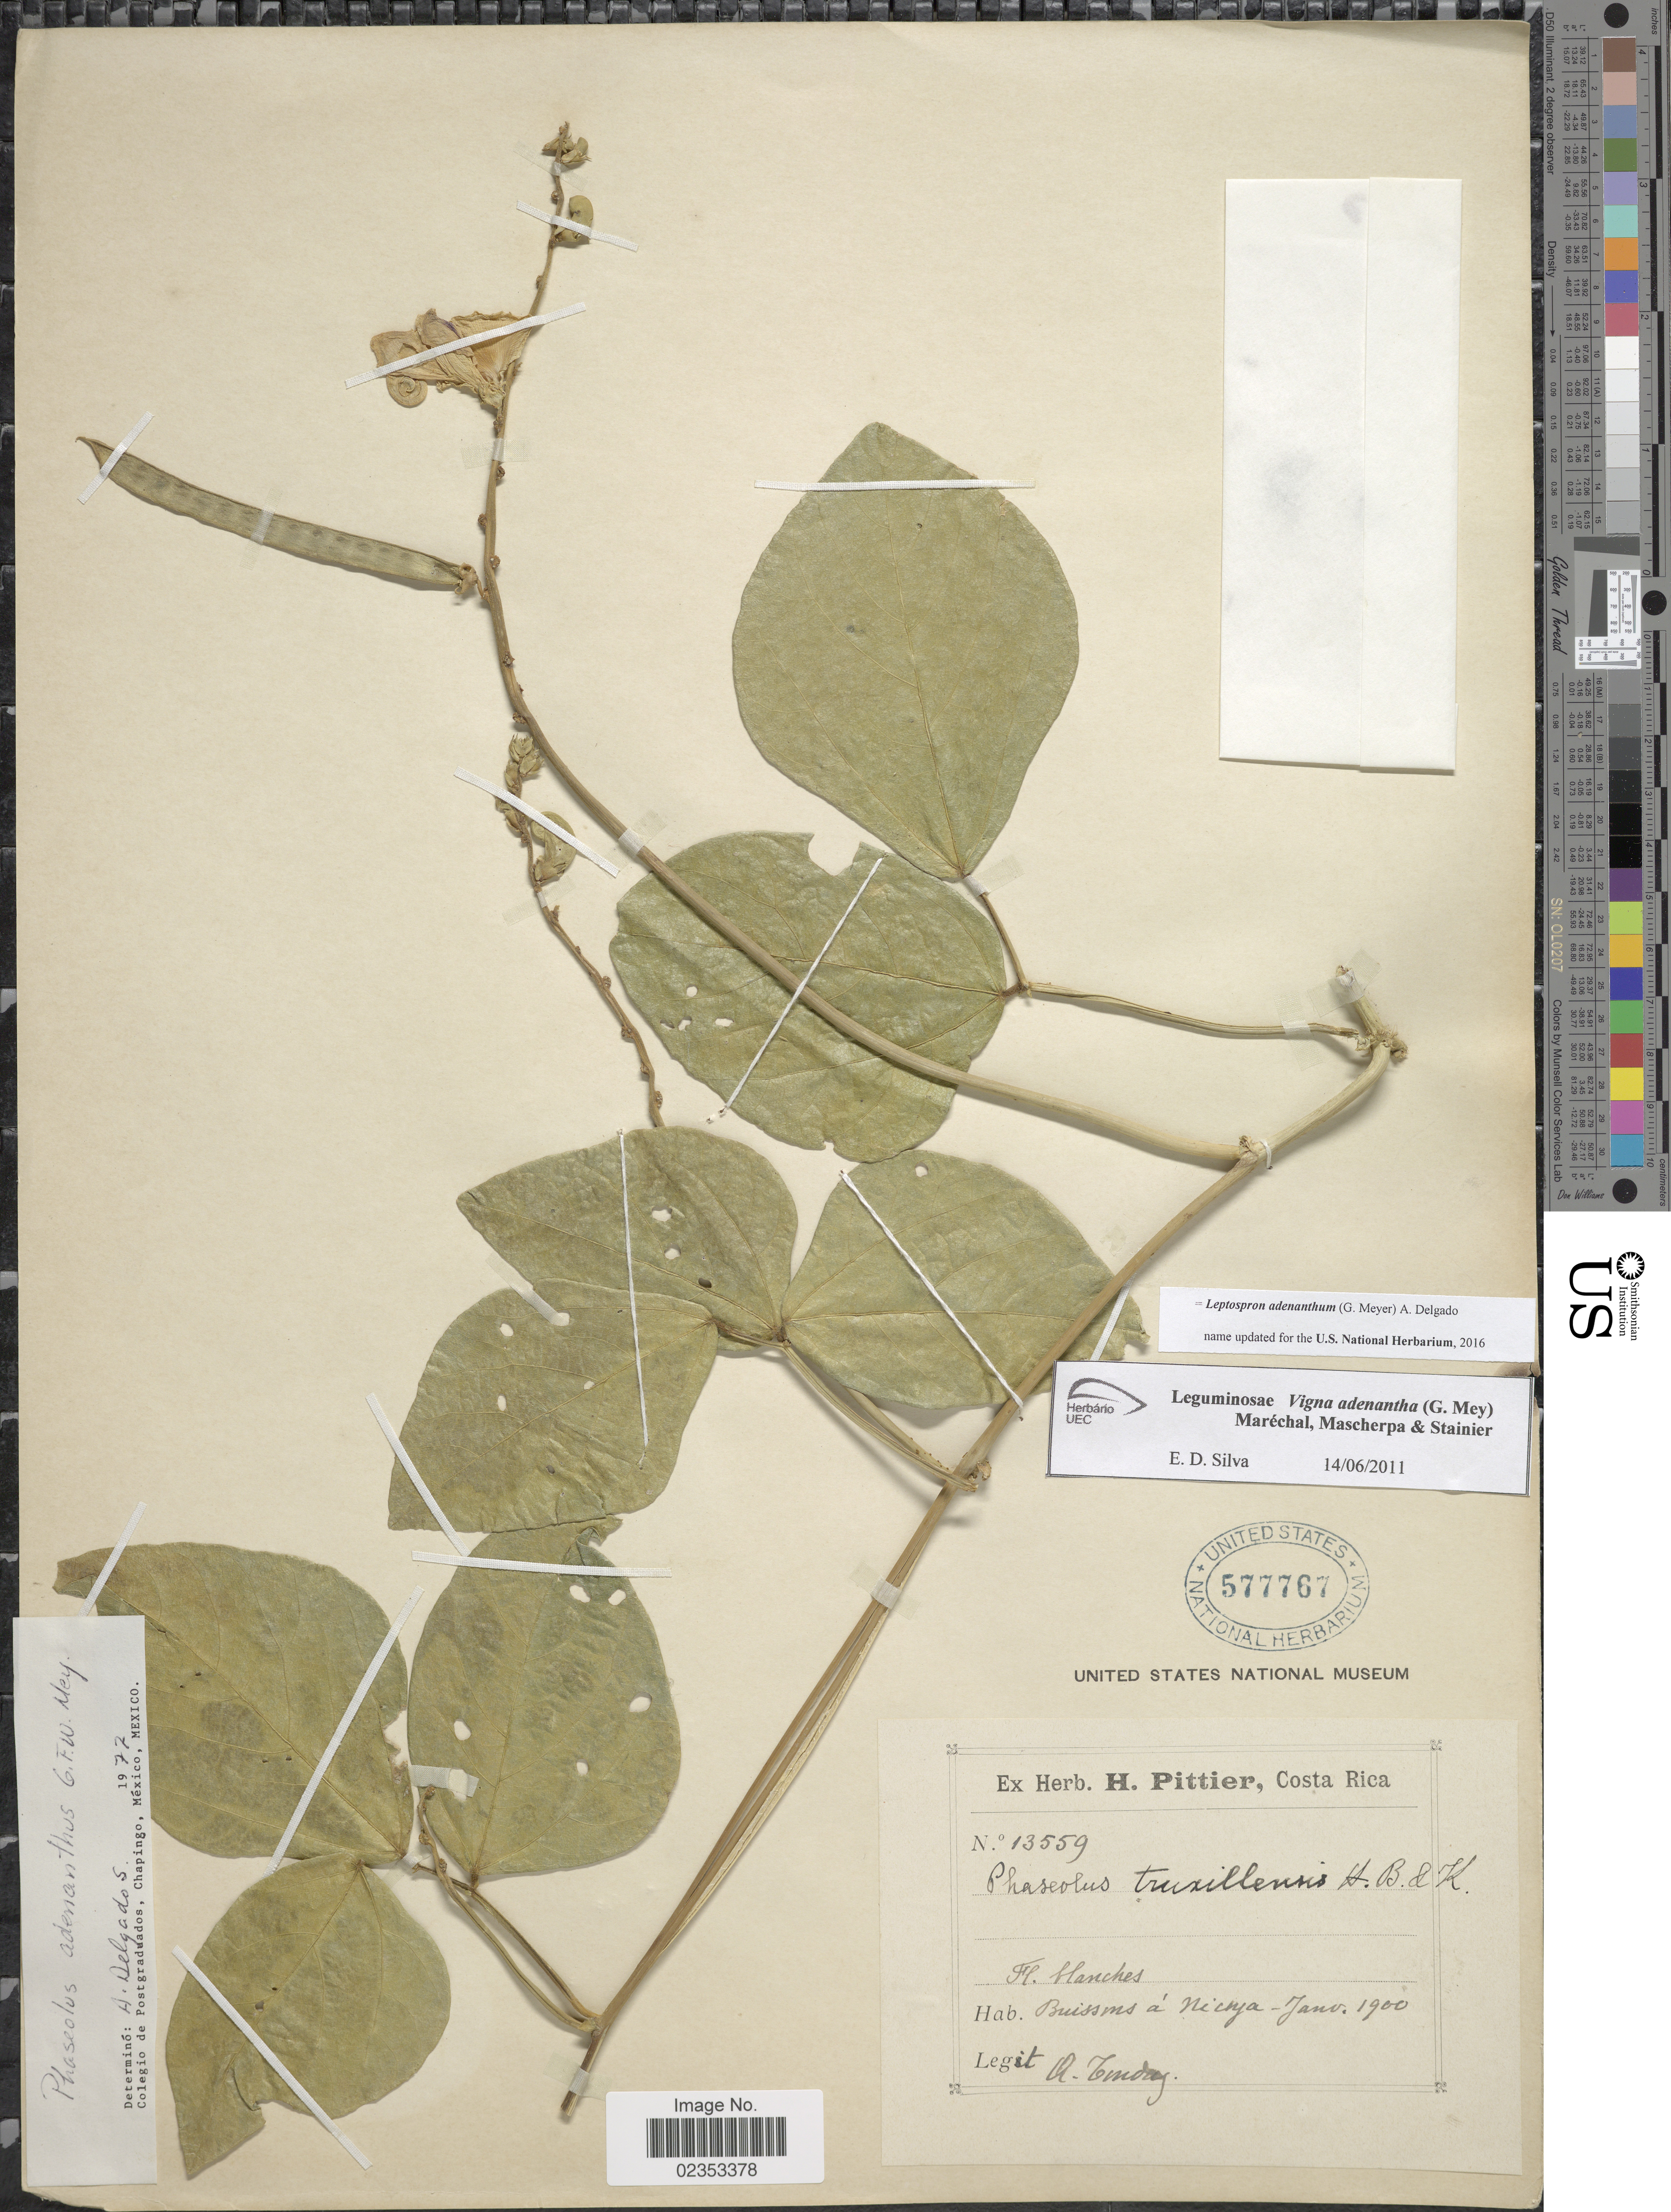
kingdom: Plantae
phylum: Tracheophyta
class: Magnoliopsida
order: Fabales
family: Fabaceae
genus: Leptospron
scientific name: Leptospron adenanthum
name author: (G. Mey.) A. Delgado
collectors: A. Tonduz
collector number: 13559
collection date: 1900-01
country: Costa Rica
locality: Buissons a Nicoya.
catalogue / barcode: US 577767